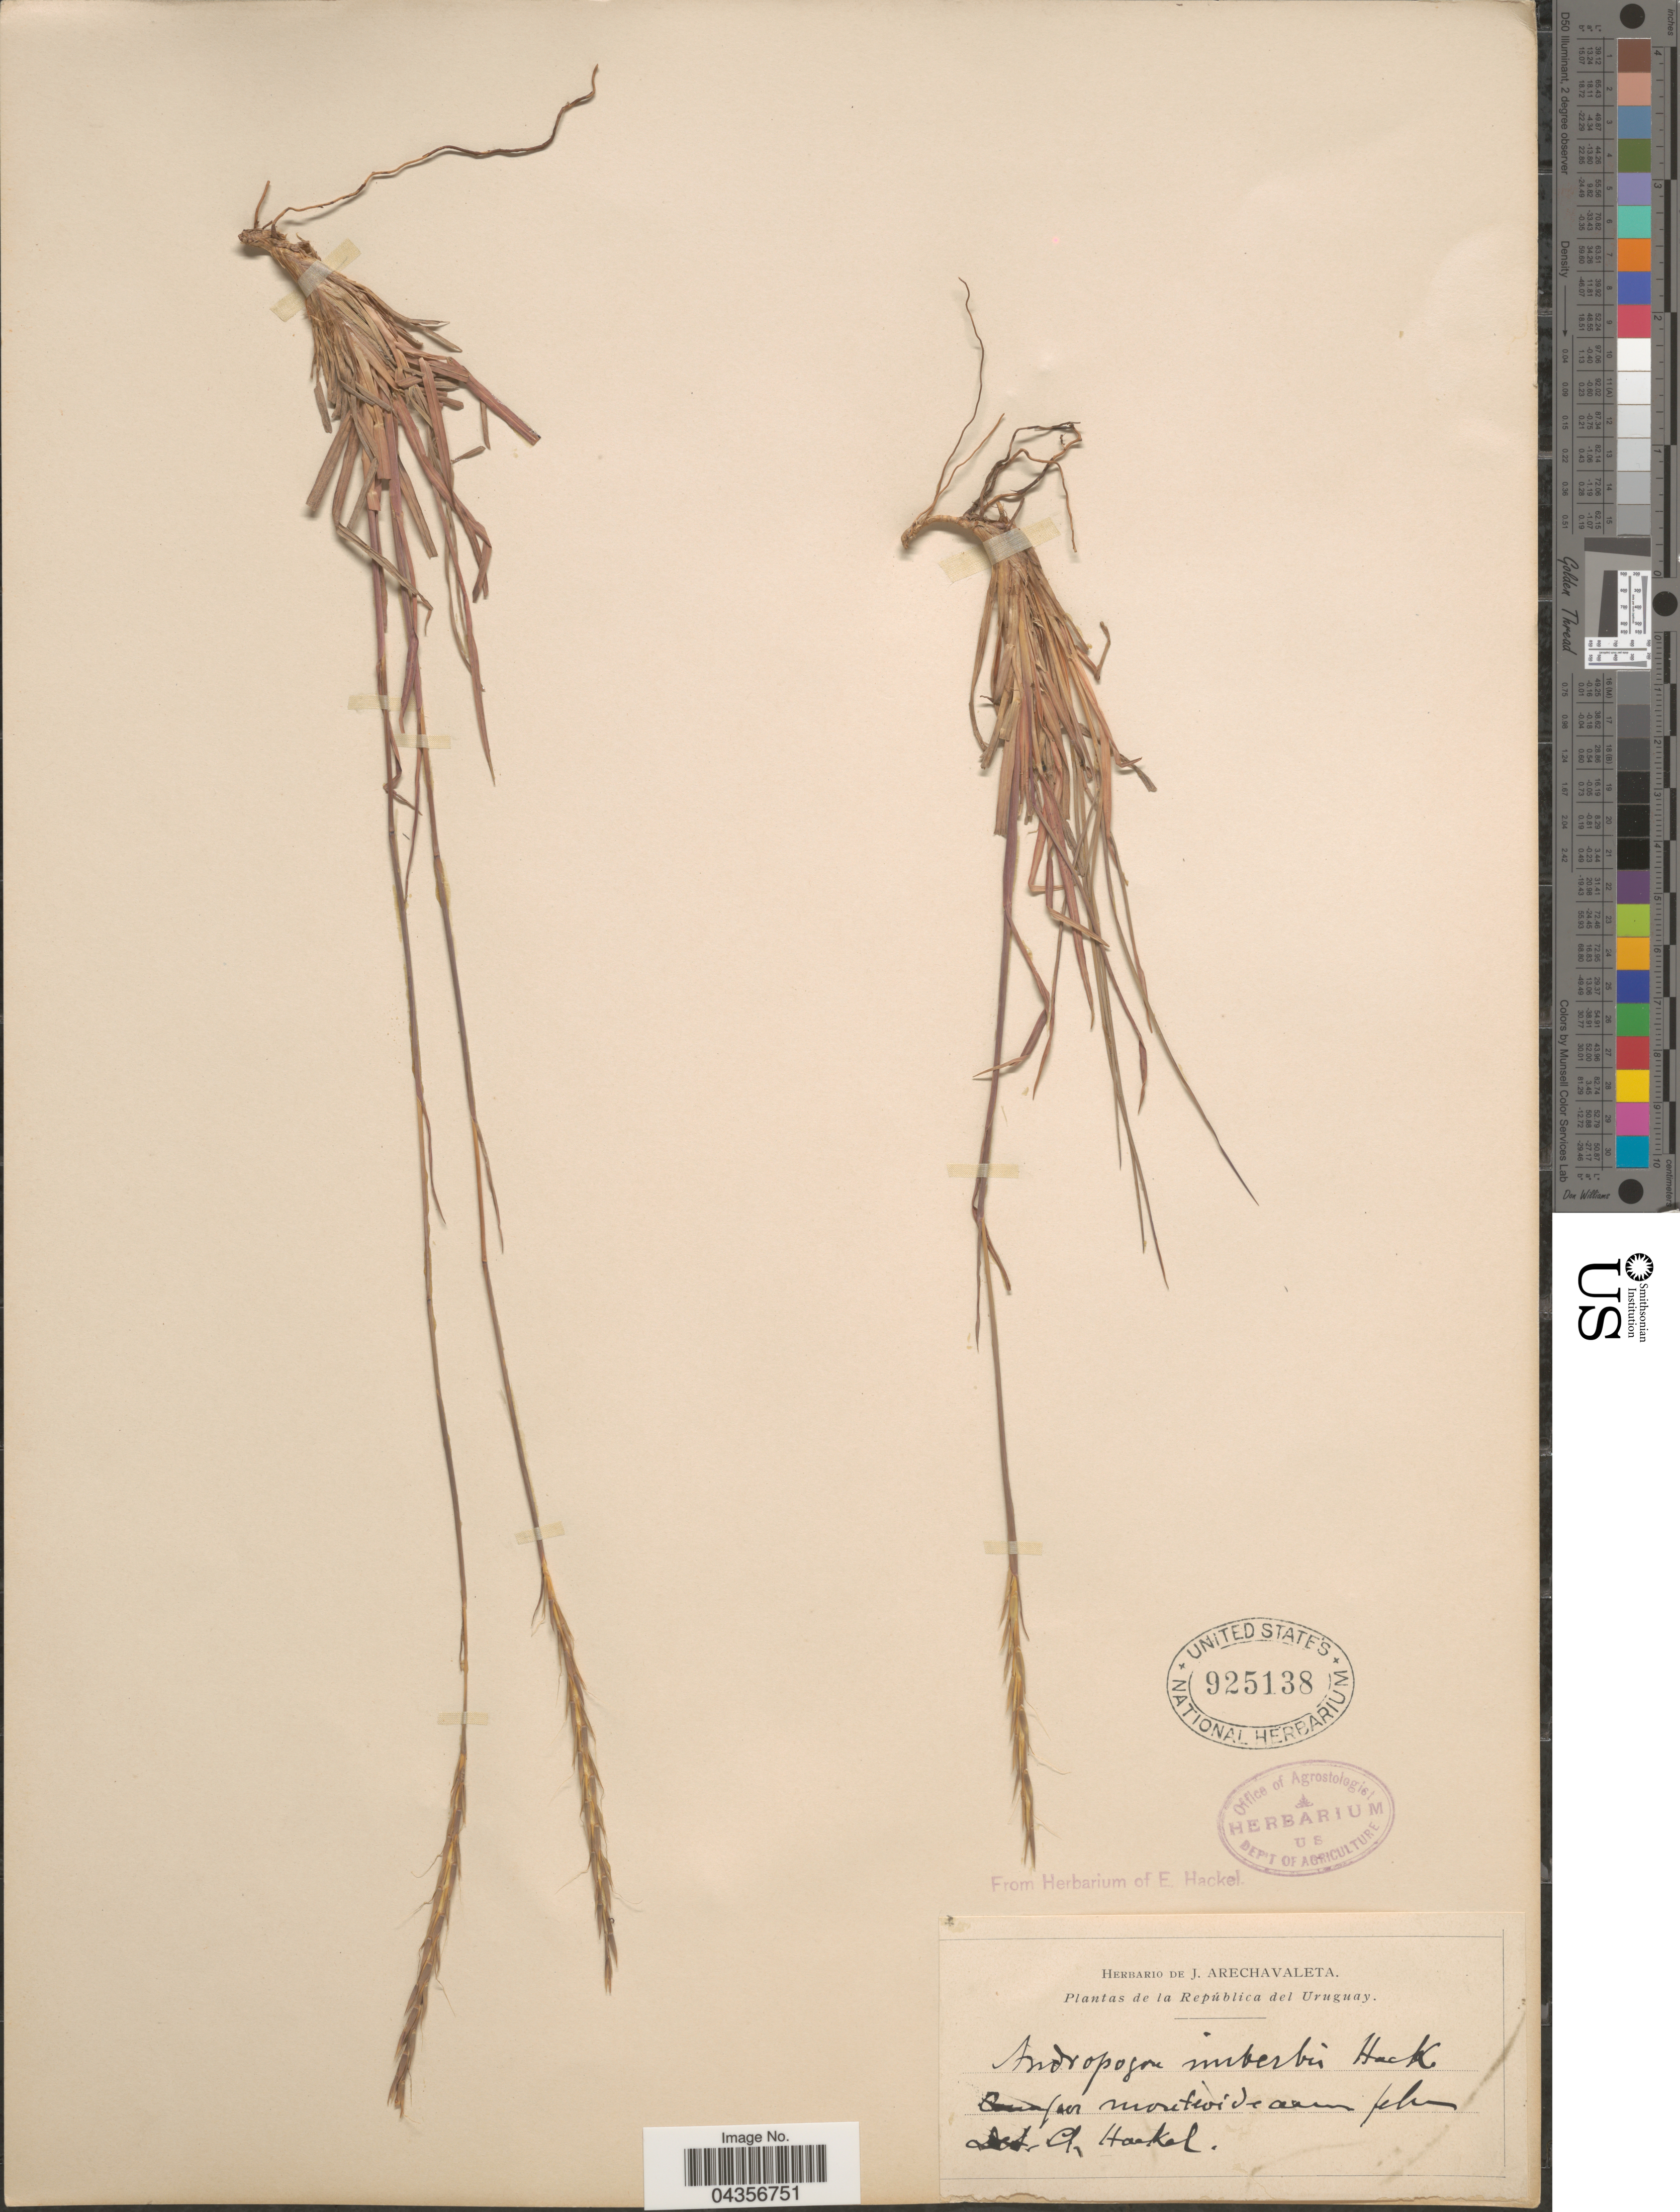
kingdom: Plantae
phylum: Tracheophyta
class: Liliopsida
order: Poales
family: Poaceae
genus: Schizachyrium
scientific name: Schizachyrium salzmanii var. aristatum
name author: (Hack.) Peichoto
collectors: ex herb. de J. Arechavaleta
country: Uruguay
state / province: Montevideo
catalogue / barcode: US 925138